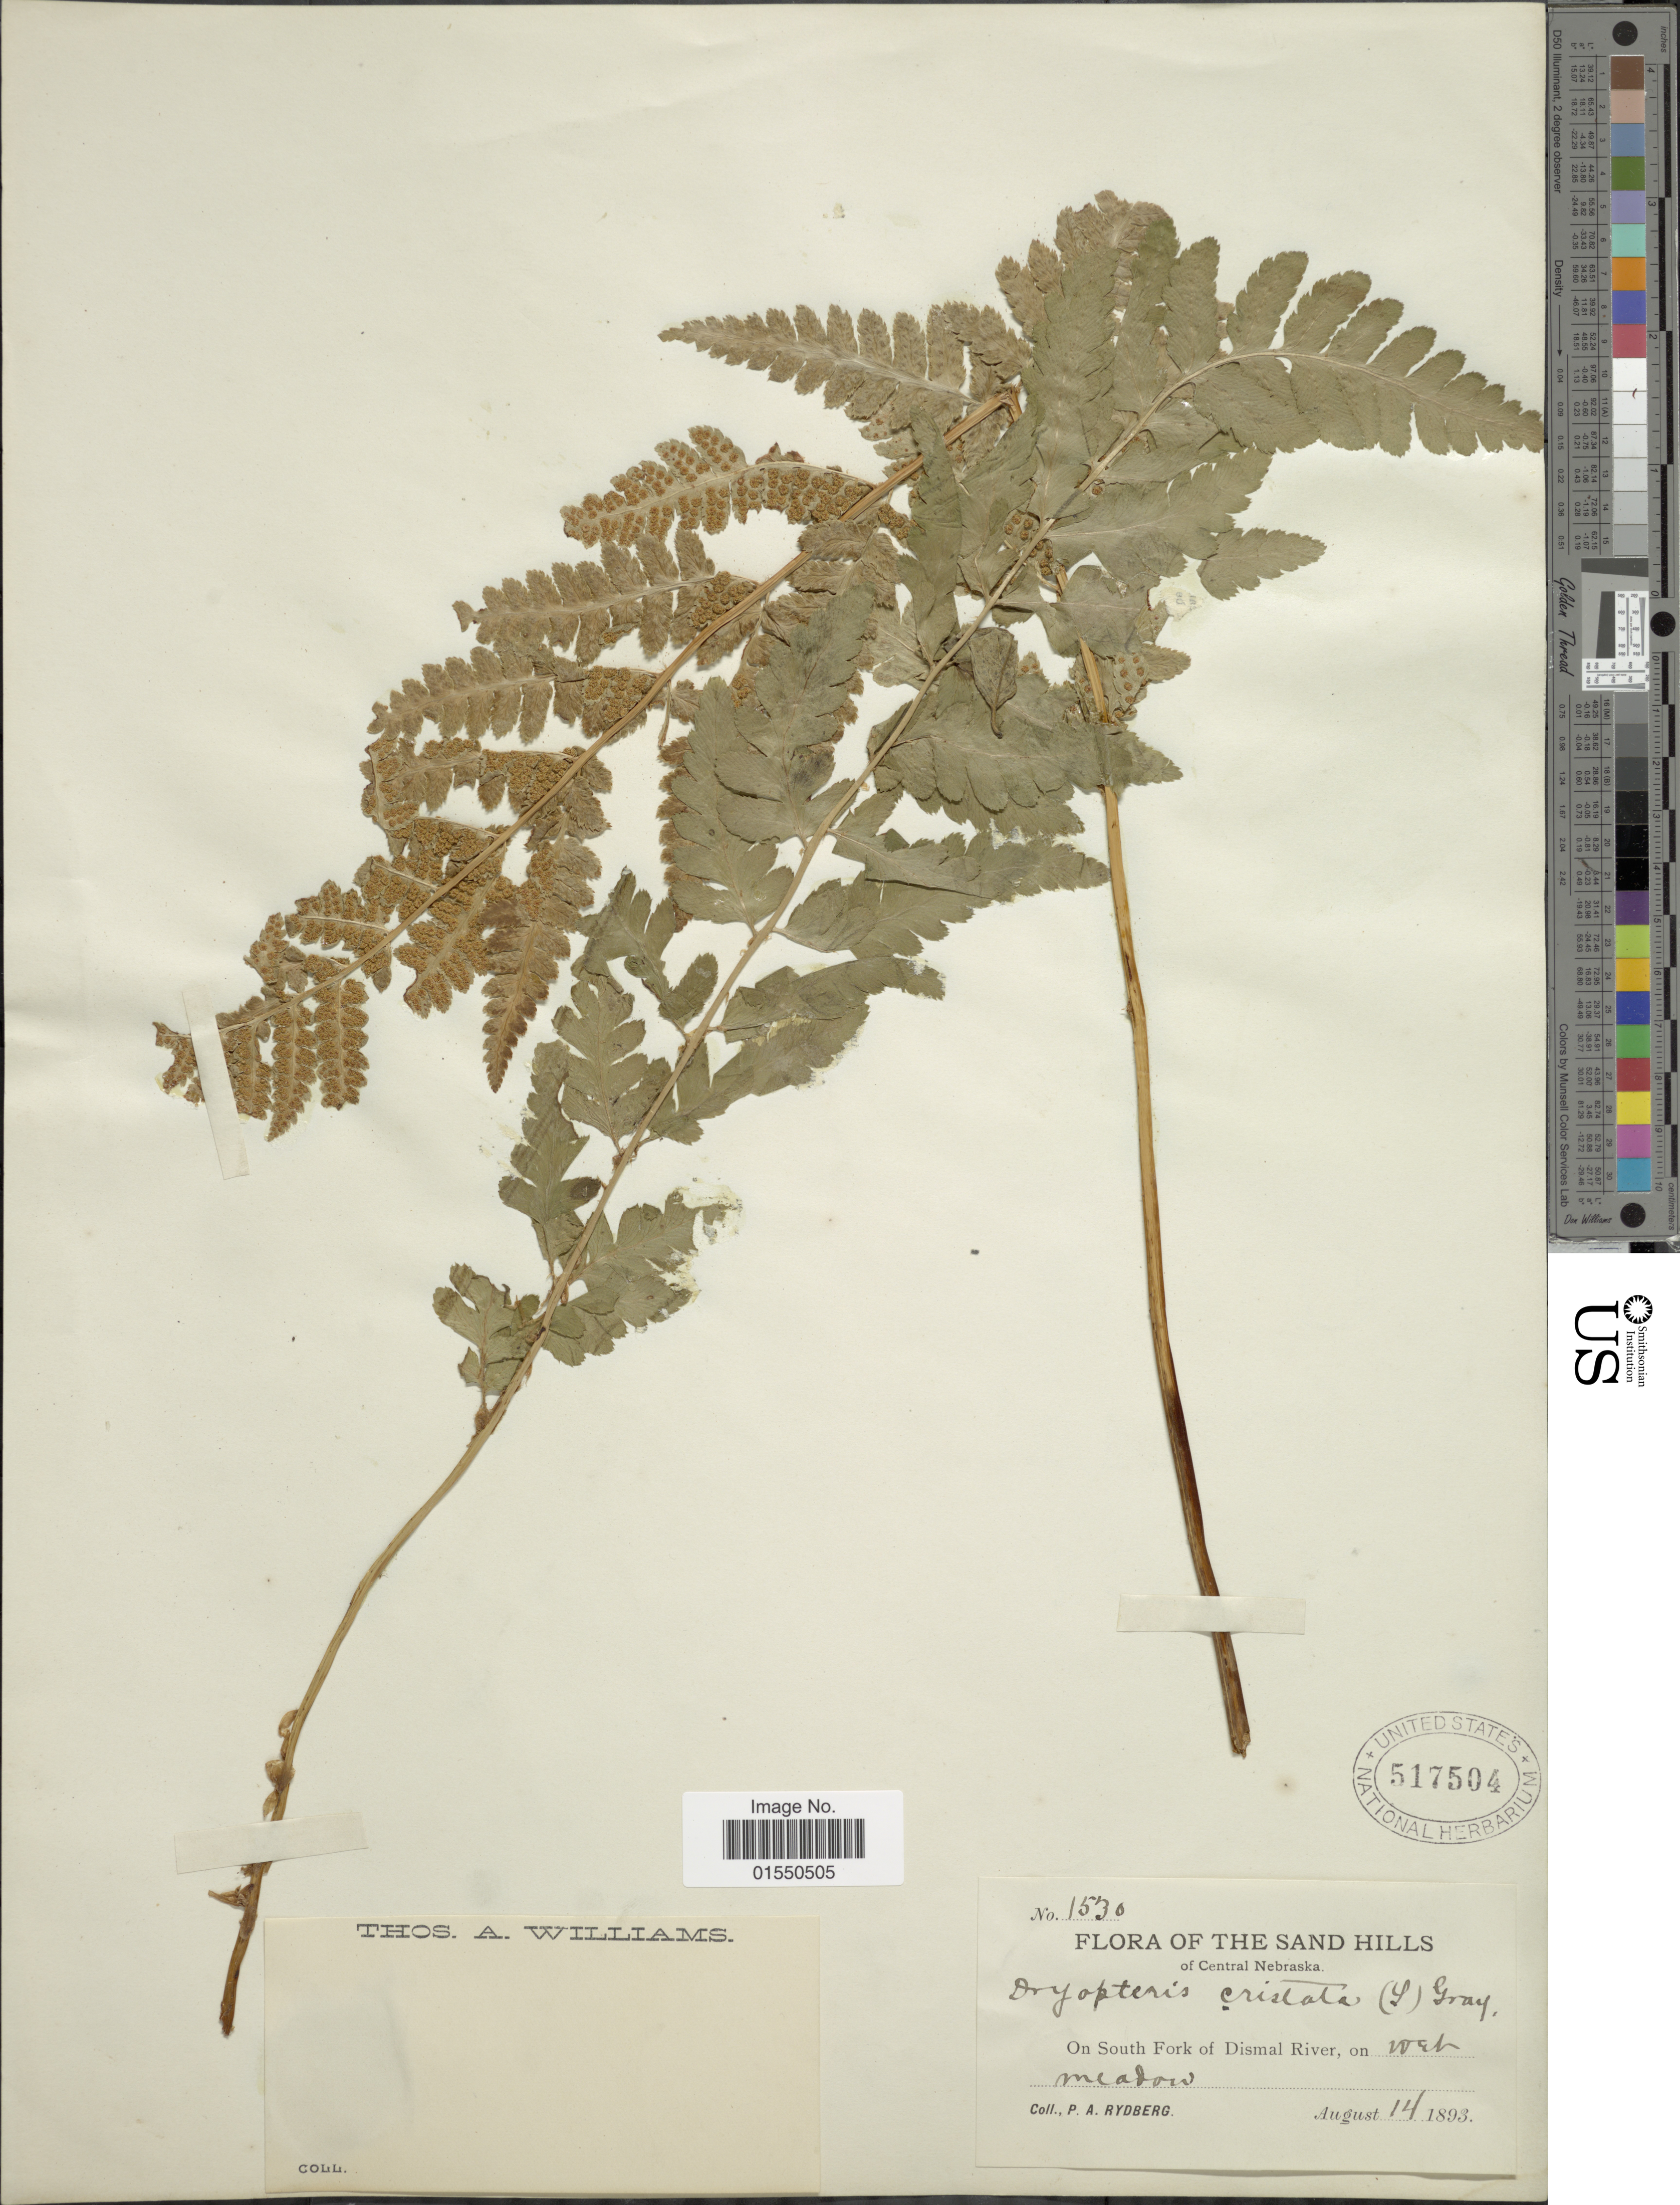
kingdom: Plantae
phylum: Tracheophyta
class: Polypodiopsida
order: Polypodiales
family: Dryopteridaceae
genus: Dryopteris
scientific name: Dryopteris cristata var. spinulosa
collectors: P. A. Rydberg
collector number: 1530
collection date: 1893-08-14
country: United States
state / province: Nebraska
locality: The Sand Hills, Central Nebraska, On South Fork of Dismal River, on wet meadow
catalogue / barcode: US 517504